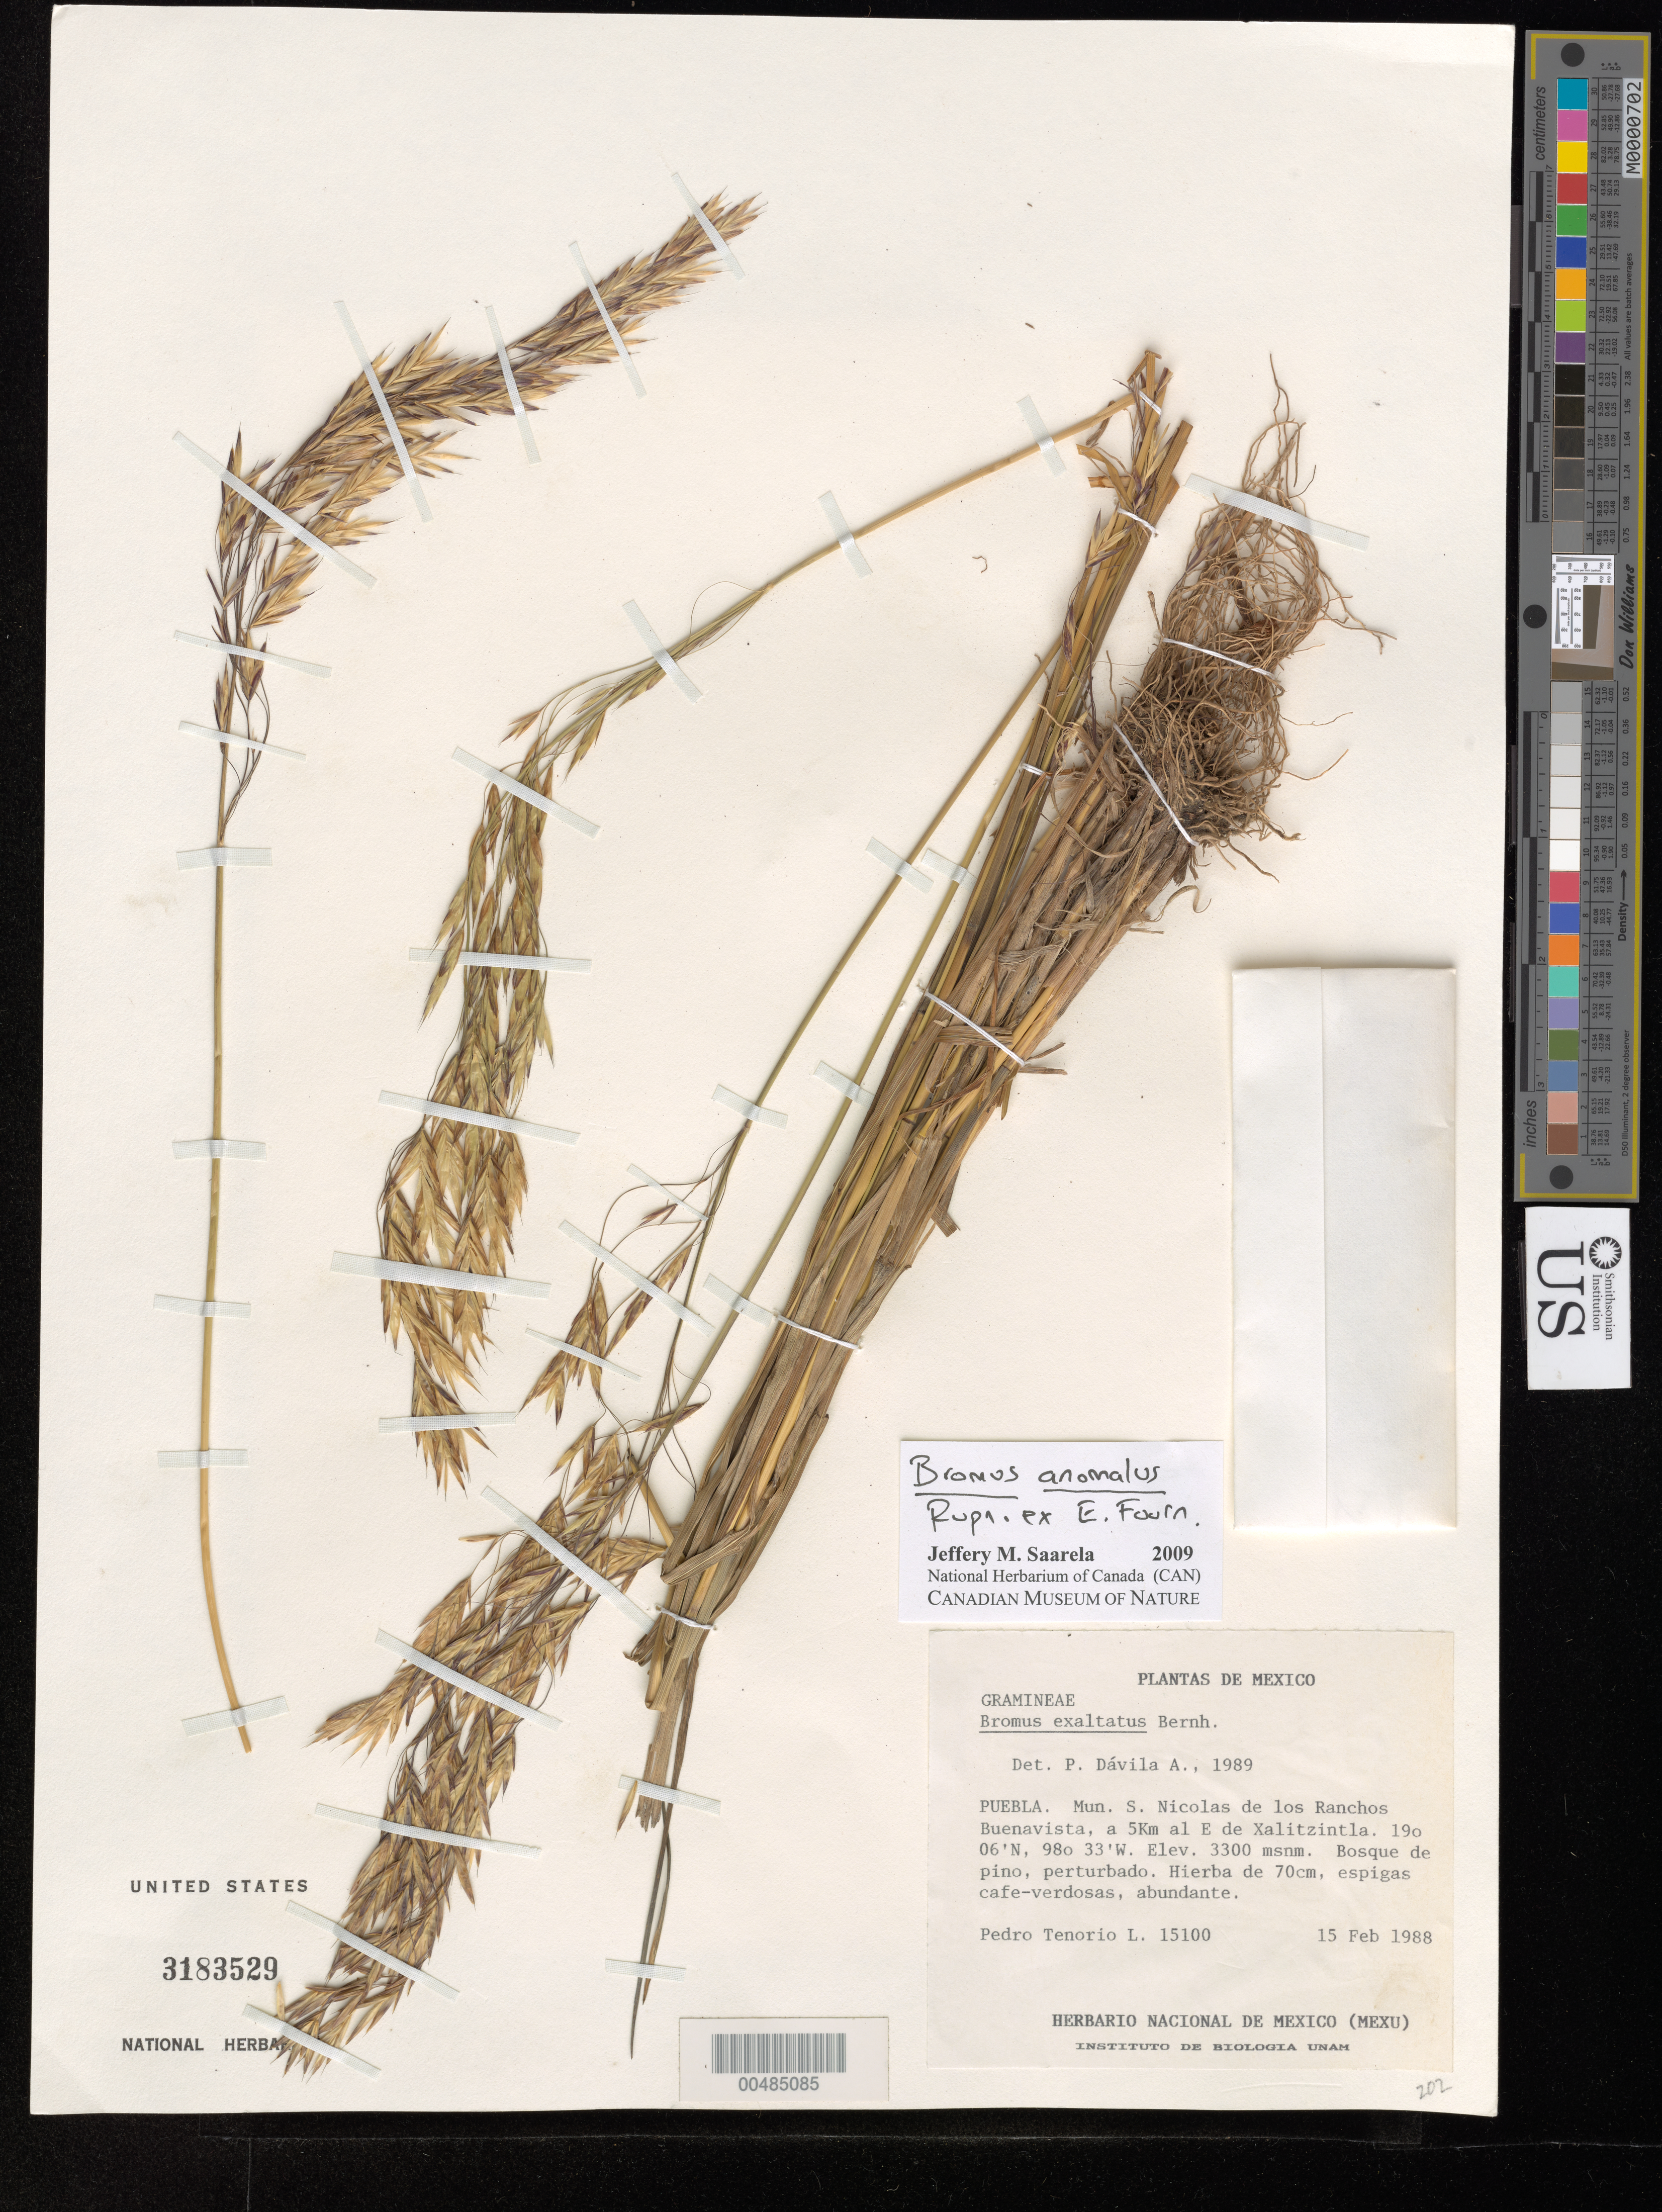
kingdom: Plantae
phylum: Tracheophyta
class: Liliopsida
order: Poales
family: Poaceae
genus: Bromus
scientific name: Bromus anomalus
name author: Rupr. ex E. Fourn.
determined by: Saarela, J. M., (CAN), Canadian Museum of Nature (CANADA)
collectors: P. Tenorio L.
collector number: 15100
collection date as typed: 15 Feb 1988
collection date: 1988-02-15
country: Mexico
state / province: Puebla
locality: Mun. S. Nicolas de los Ranchos Buenavista, a 5 km al E de Xalitzintla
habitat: bosque de pino, perturbado.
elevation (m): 3300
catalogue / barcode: US 3183529